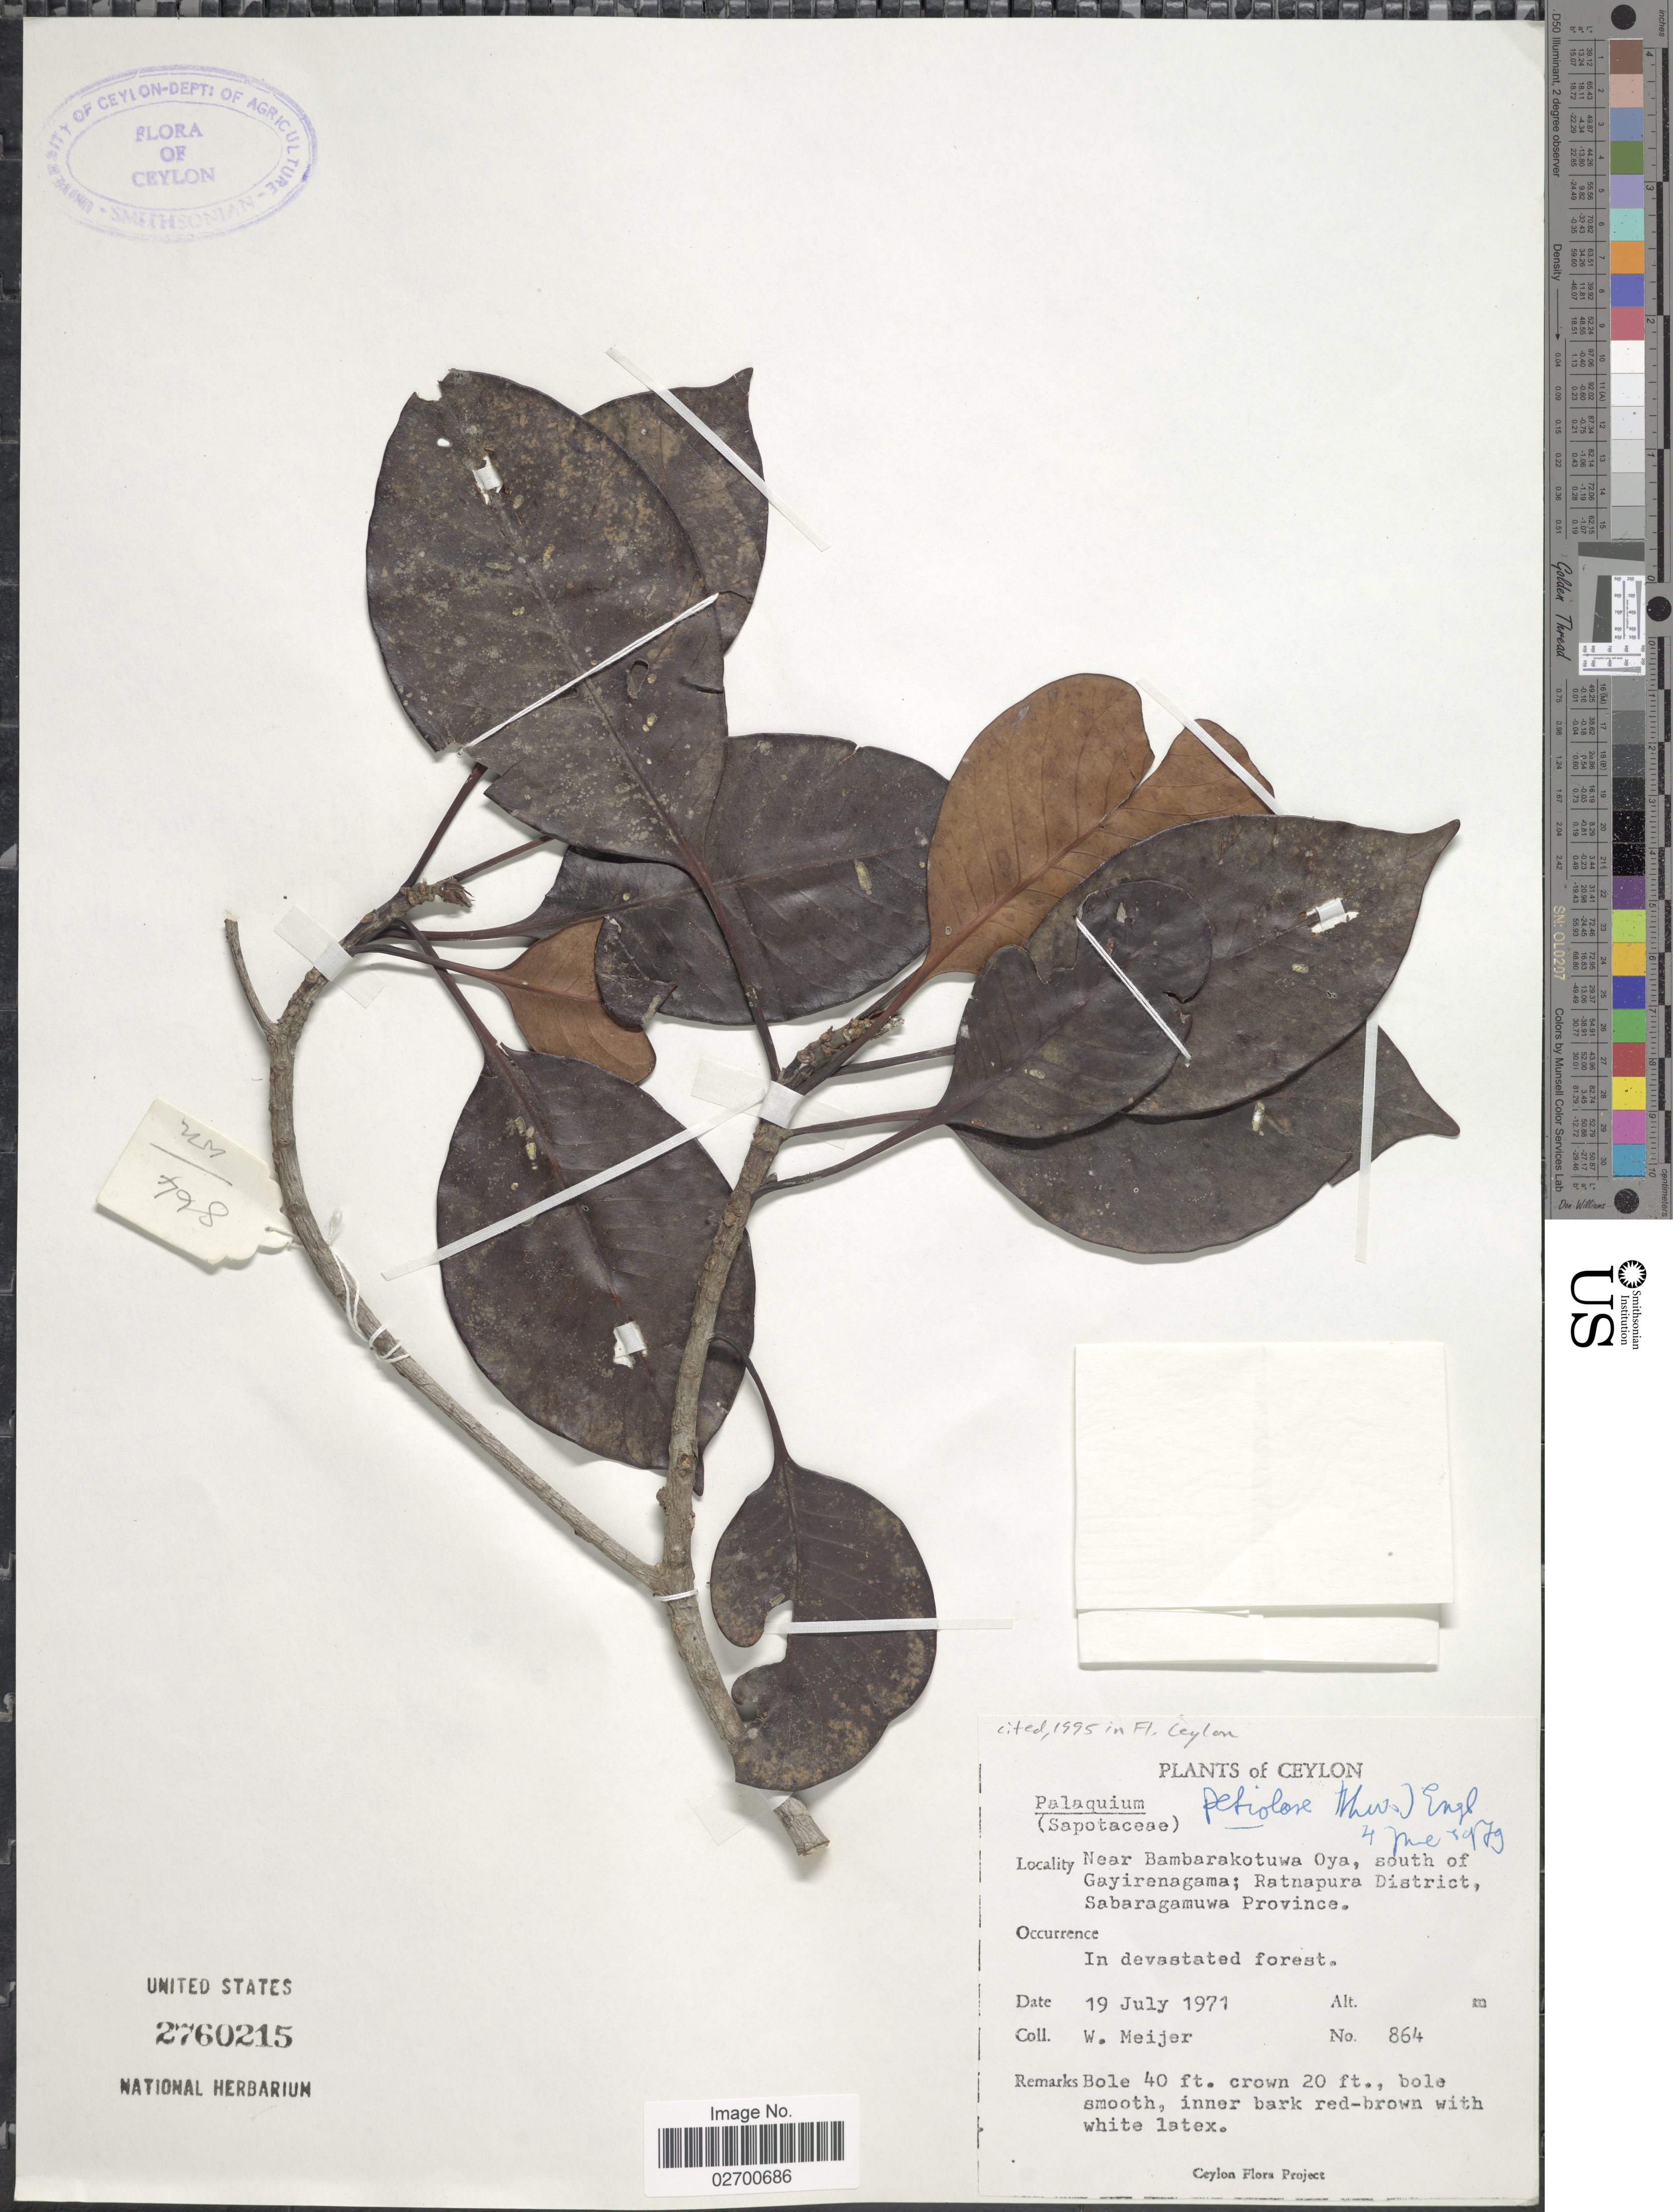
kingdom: Plantae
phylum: Tracheophyta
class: Magnoliopsida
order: Ericales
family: Sapotaceae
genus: Palaquium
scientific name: Palaquium petiolare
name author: (Thwaites) Engl.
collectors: W. Meijer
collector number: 864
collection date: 1971-07-19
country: Sri Lanka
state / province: Sabaragamuwa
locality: Near Bambarakotuwa Oya, south of Gayirenagama; Ratnapura District. Sabaragamuwa Province. Ceylon.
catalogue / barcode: US 2760215